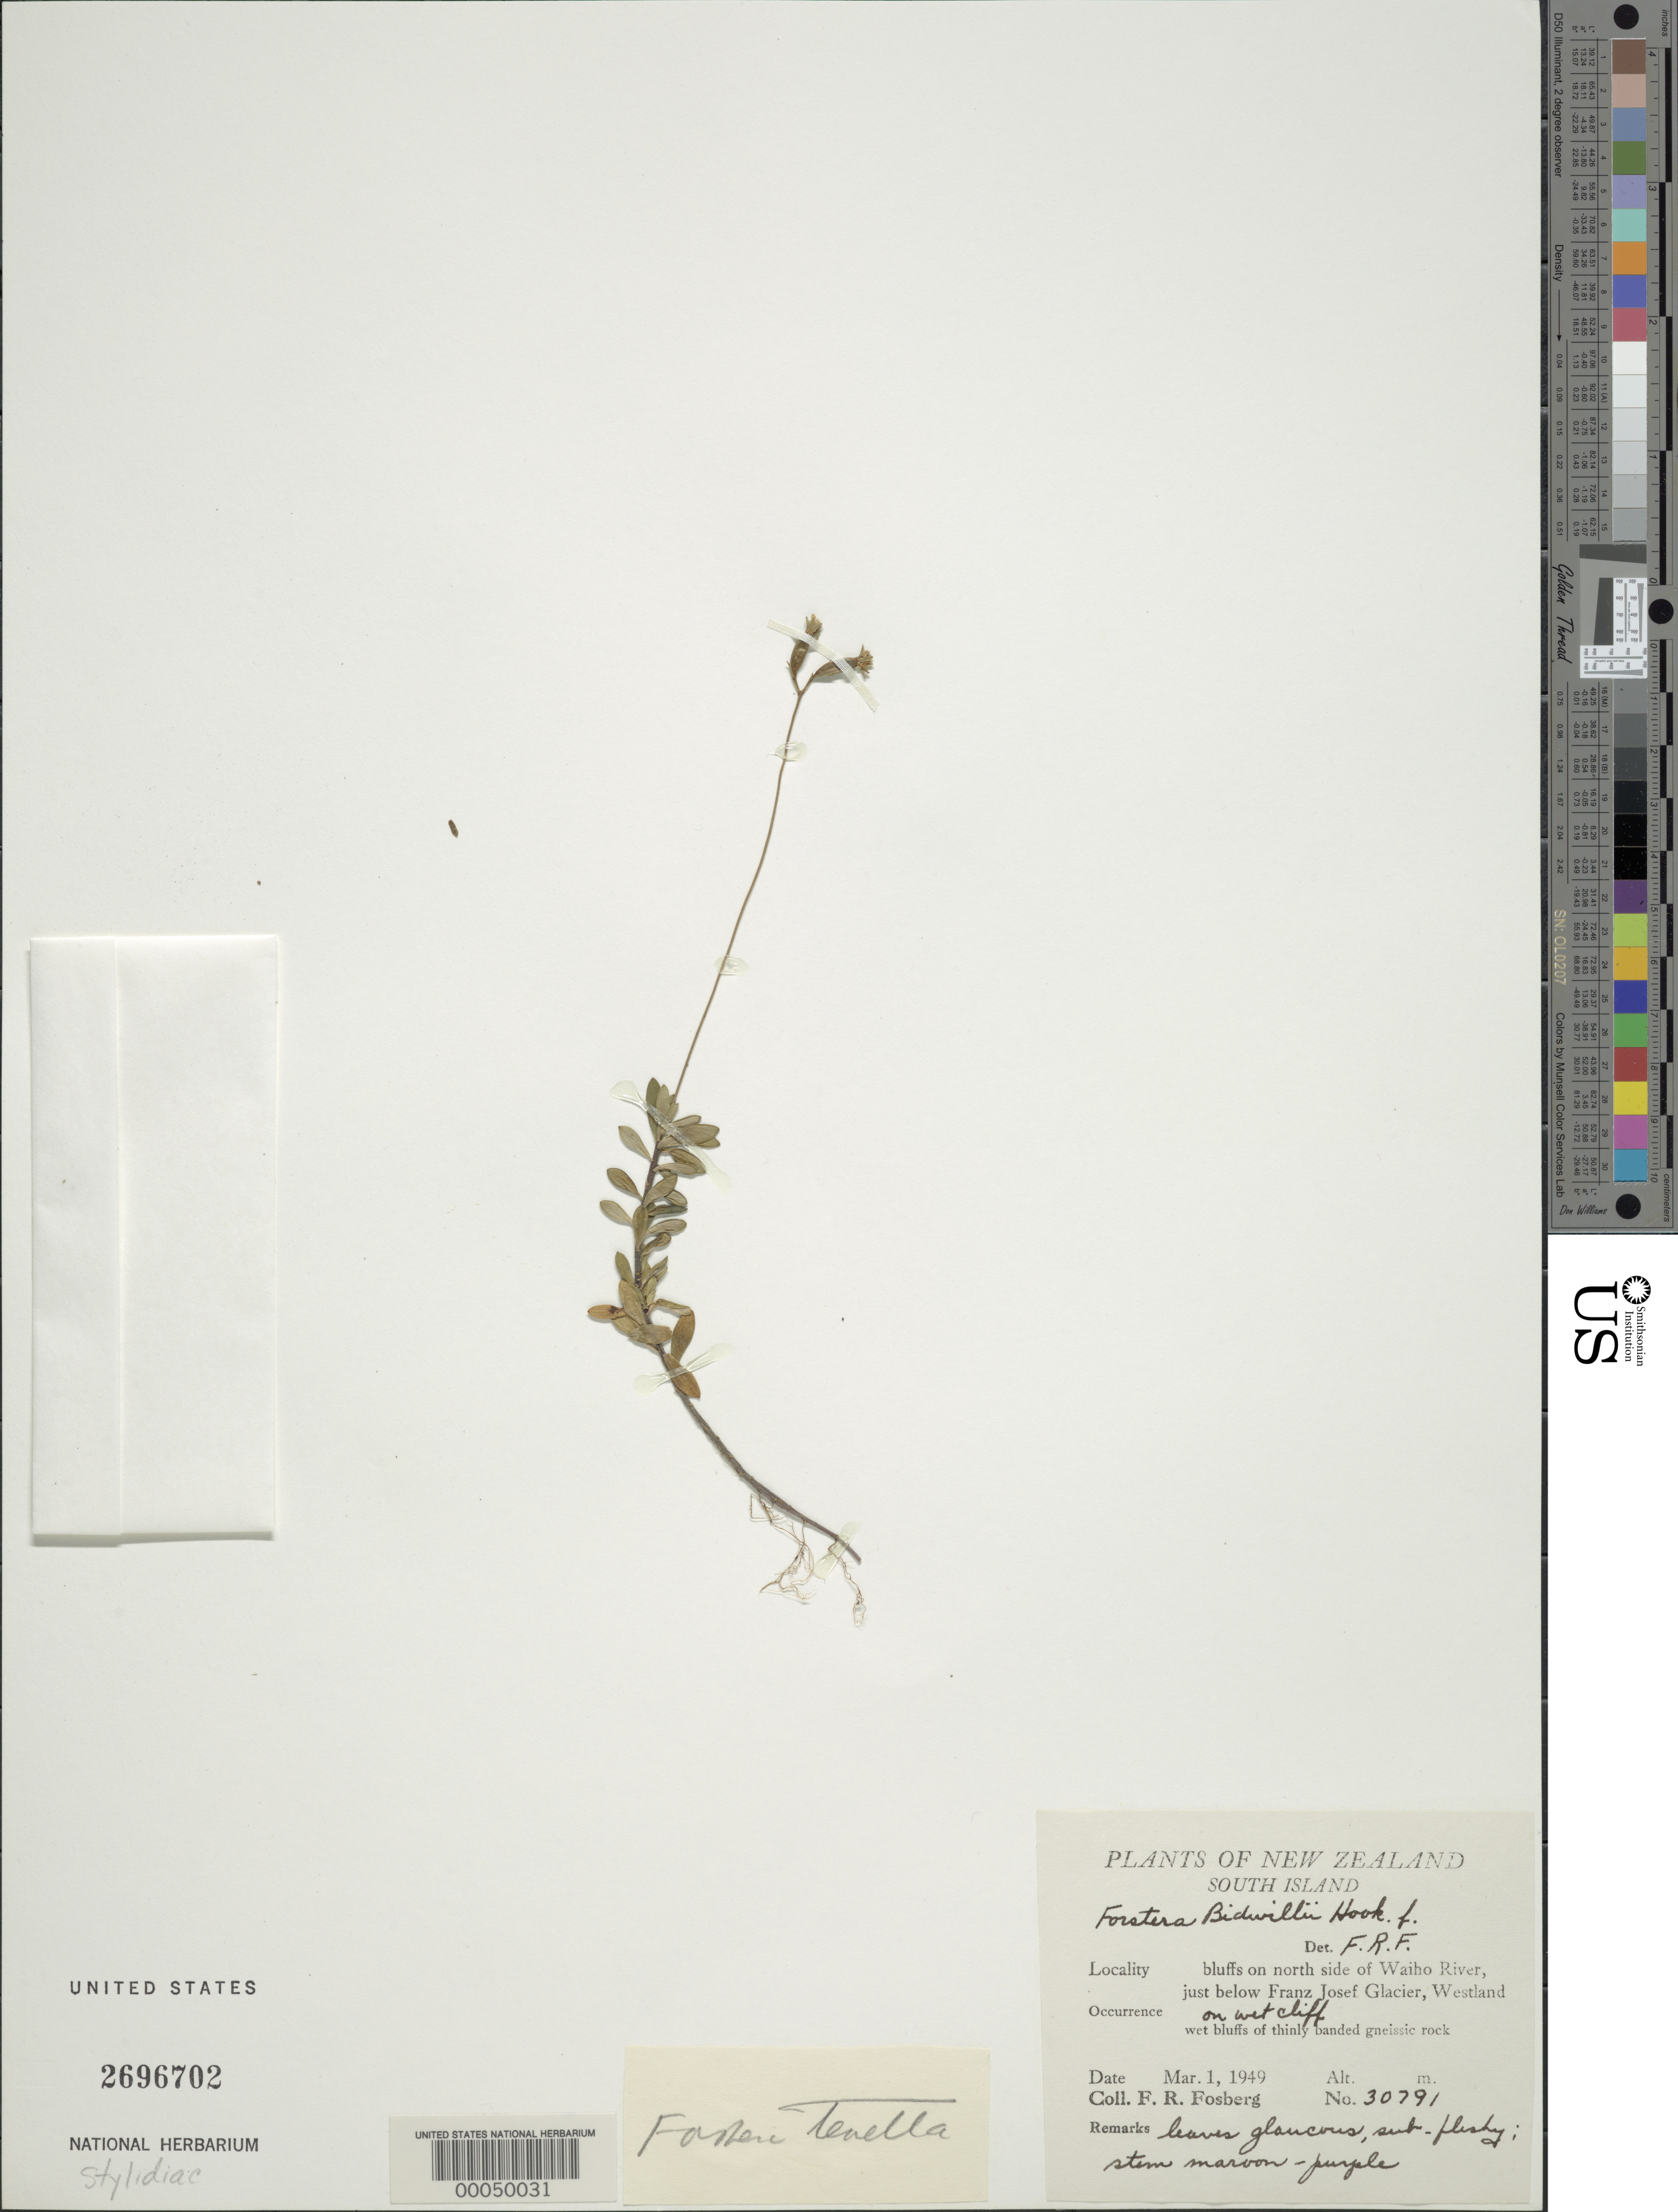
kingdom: Plantae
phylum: Tracheophyta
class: Magnoliopsida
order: Asterales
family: Stylidiaceae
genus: Forstera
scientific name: Forstera bidwillii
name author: Hook. f.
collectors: F. R. Fosberg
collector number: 30791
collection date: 1949-03-01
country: New Zealand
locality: South Island, bluffs on north side of Waiho River, just below Franz Josef Glacier, Westland.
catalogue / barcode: US 2696702